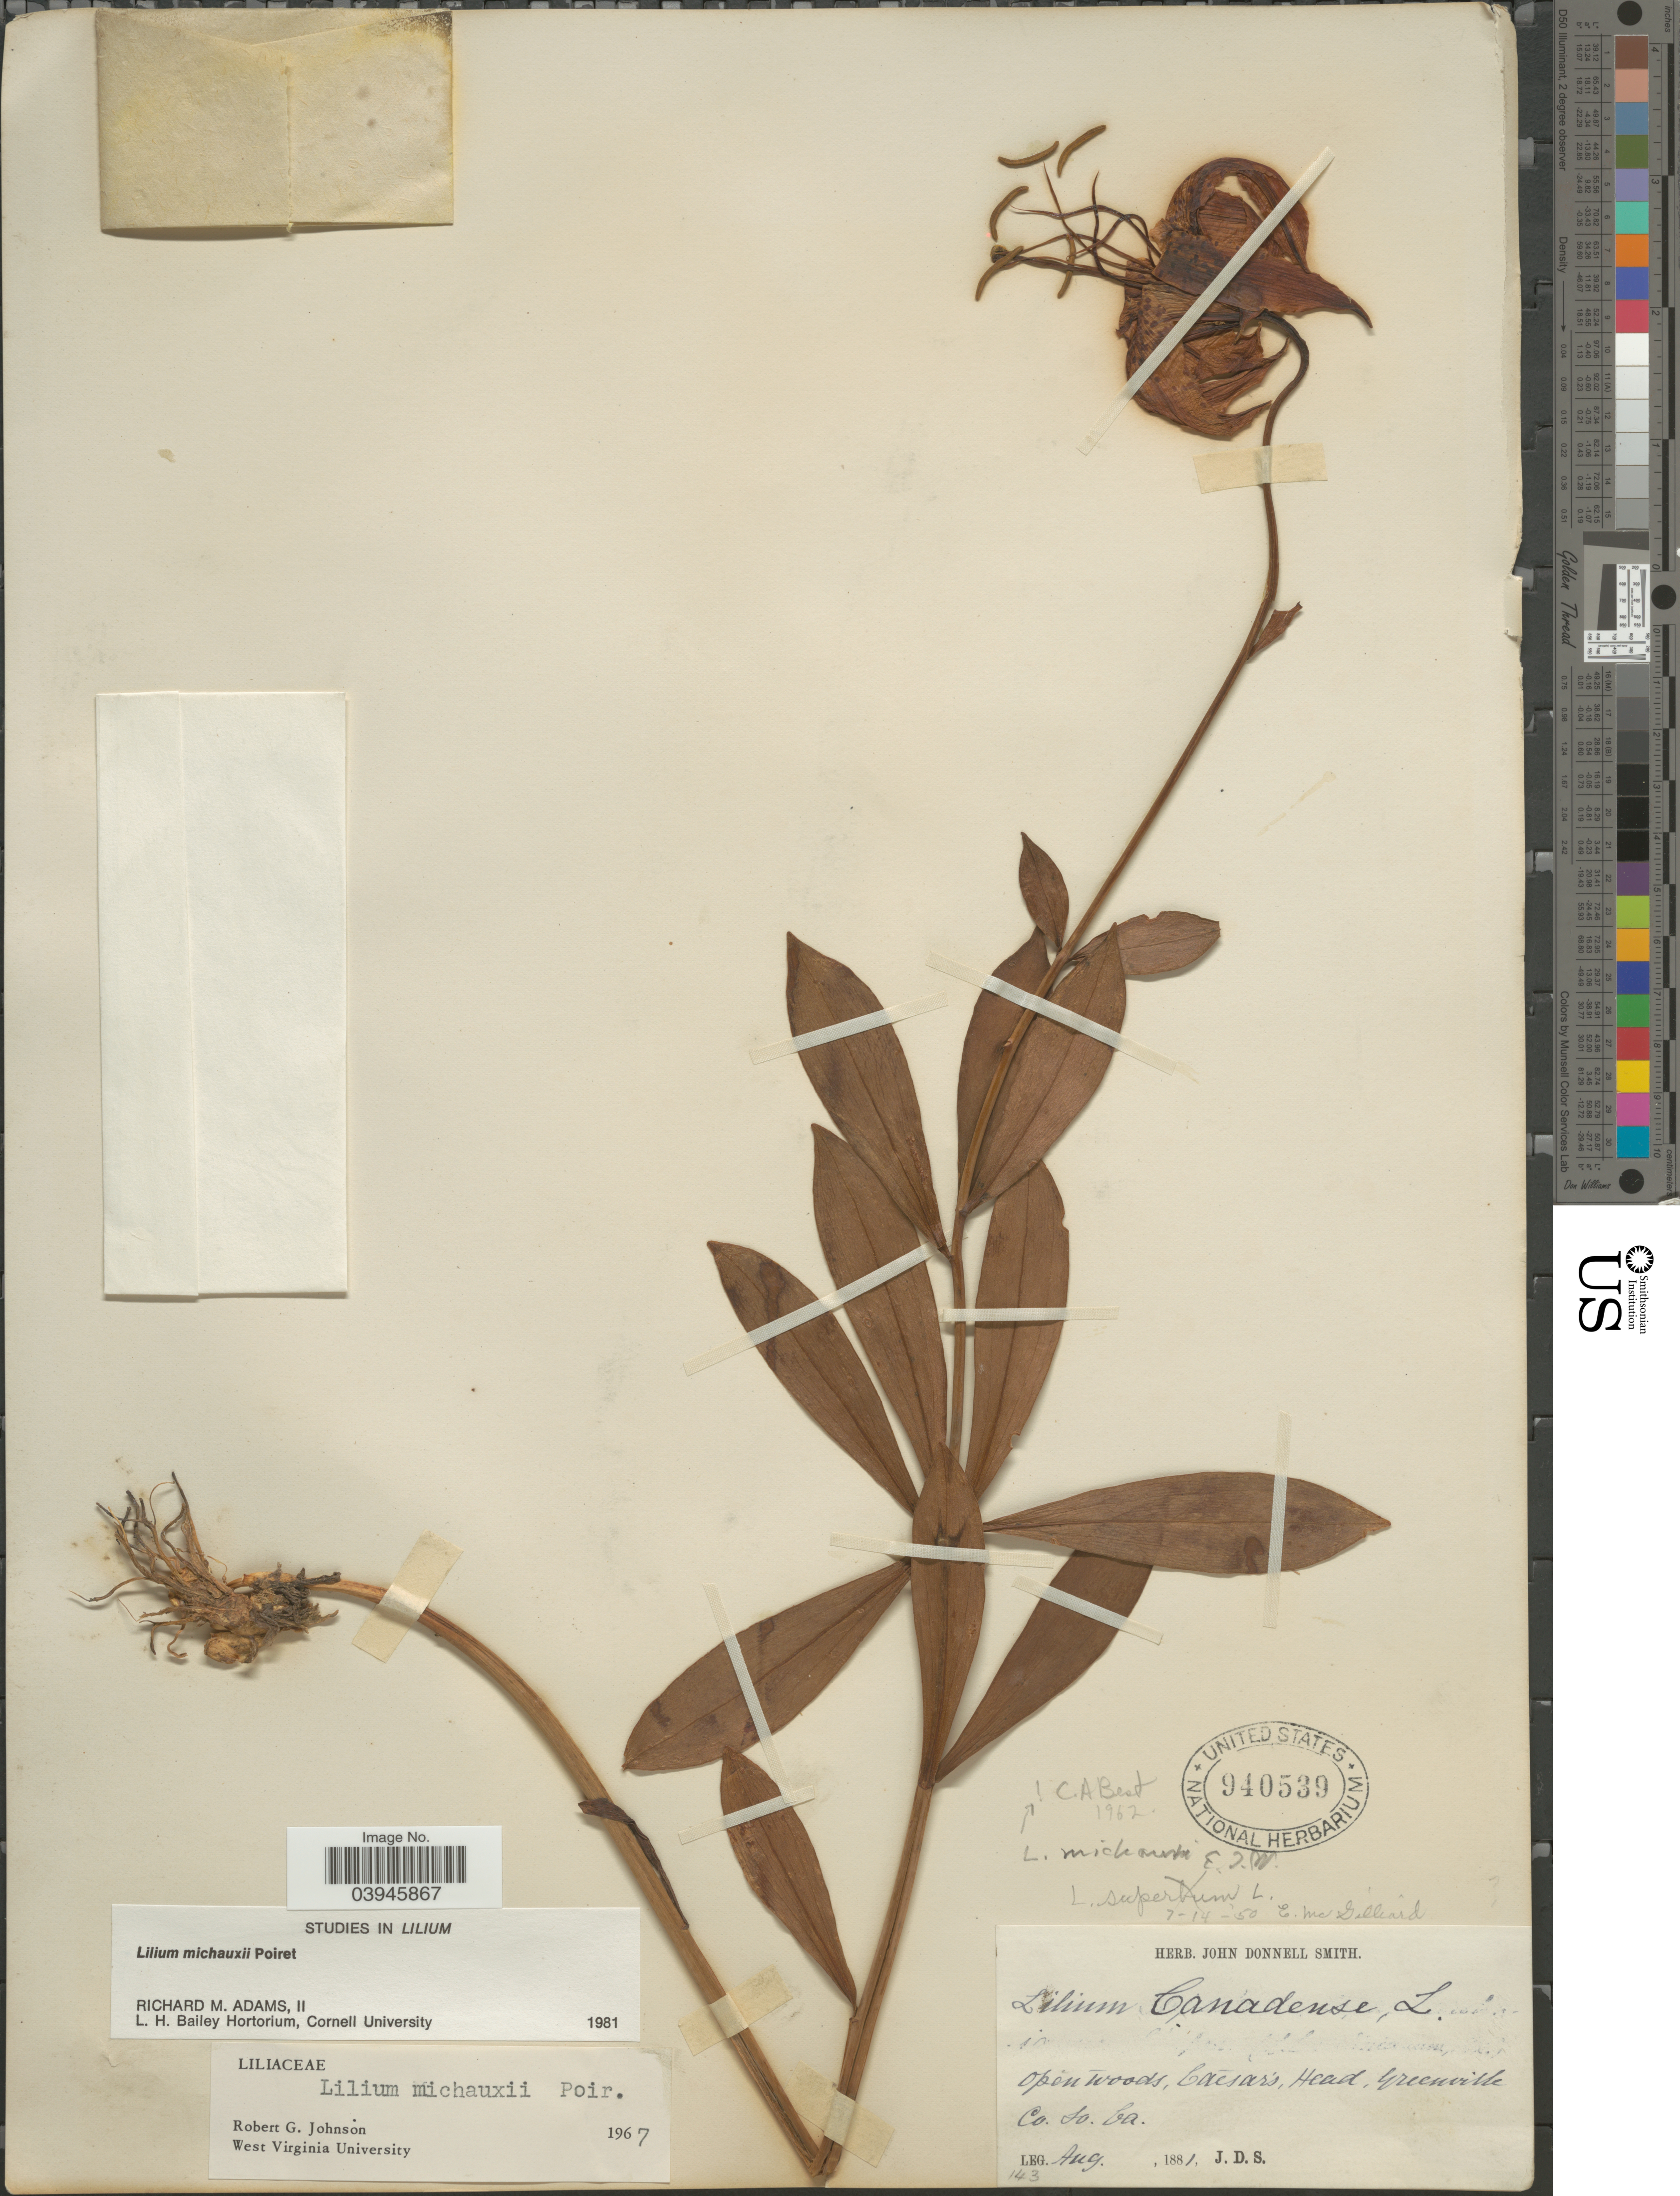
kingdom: Plantae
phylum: Tracheophyta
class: Liliopsida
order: Liliales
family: Liliaceae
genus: Lilium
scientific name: Lilium michauxii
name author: Poir.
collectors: J. Donnell Smith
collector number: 143?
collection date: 1881-08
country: United States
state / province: South Carolina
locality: Open woods, Caesar's, Head, Greenville Co.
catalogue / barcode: US 940539